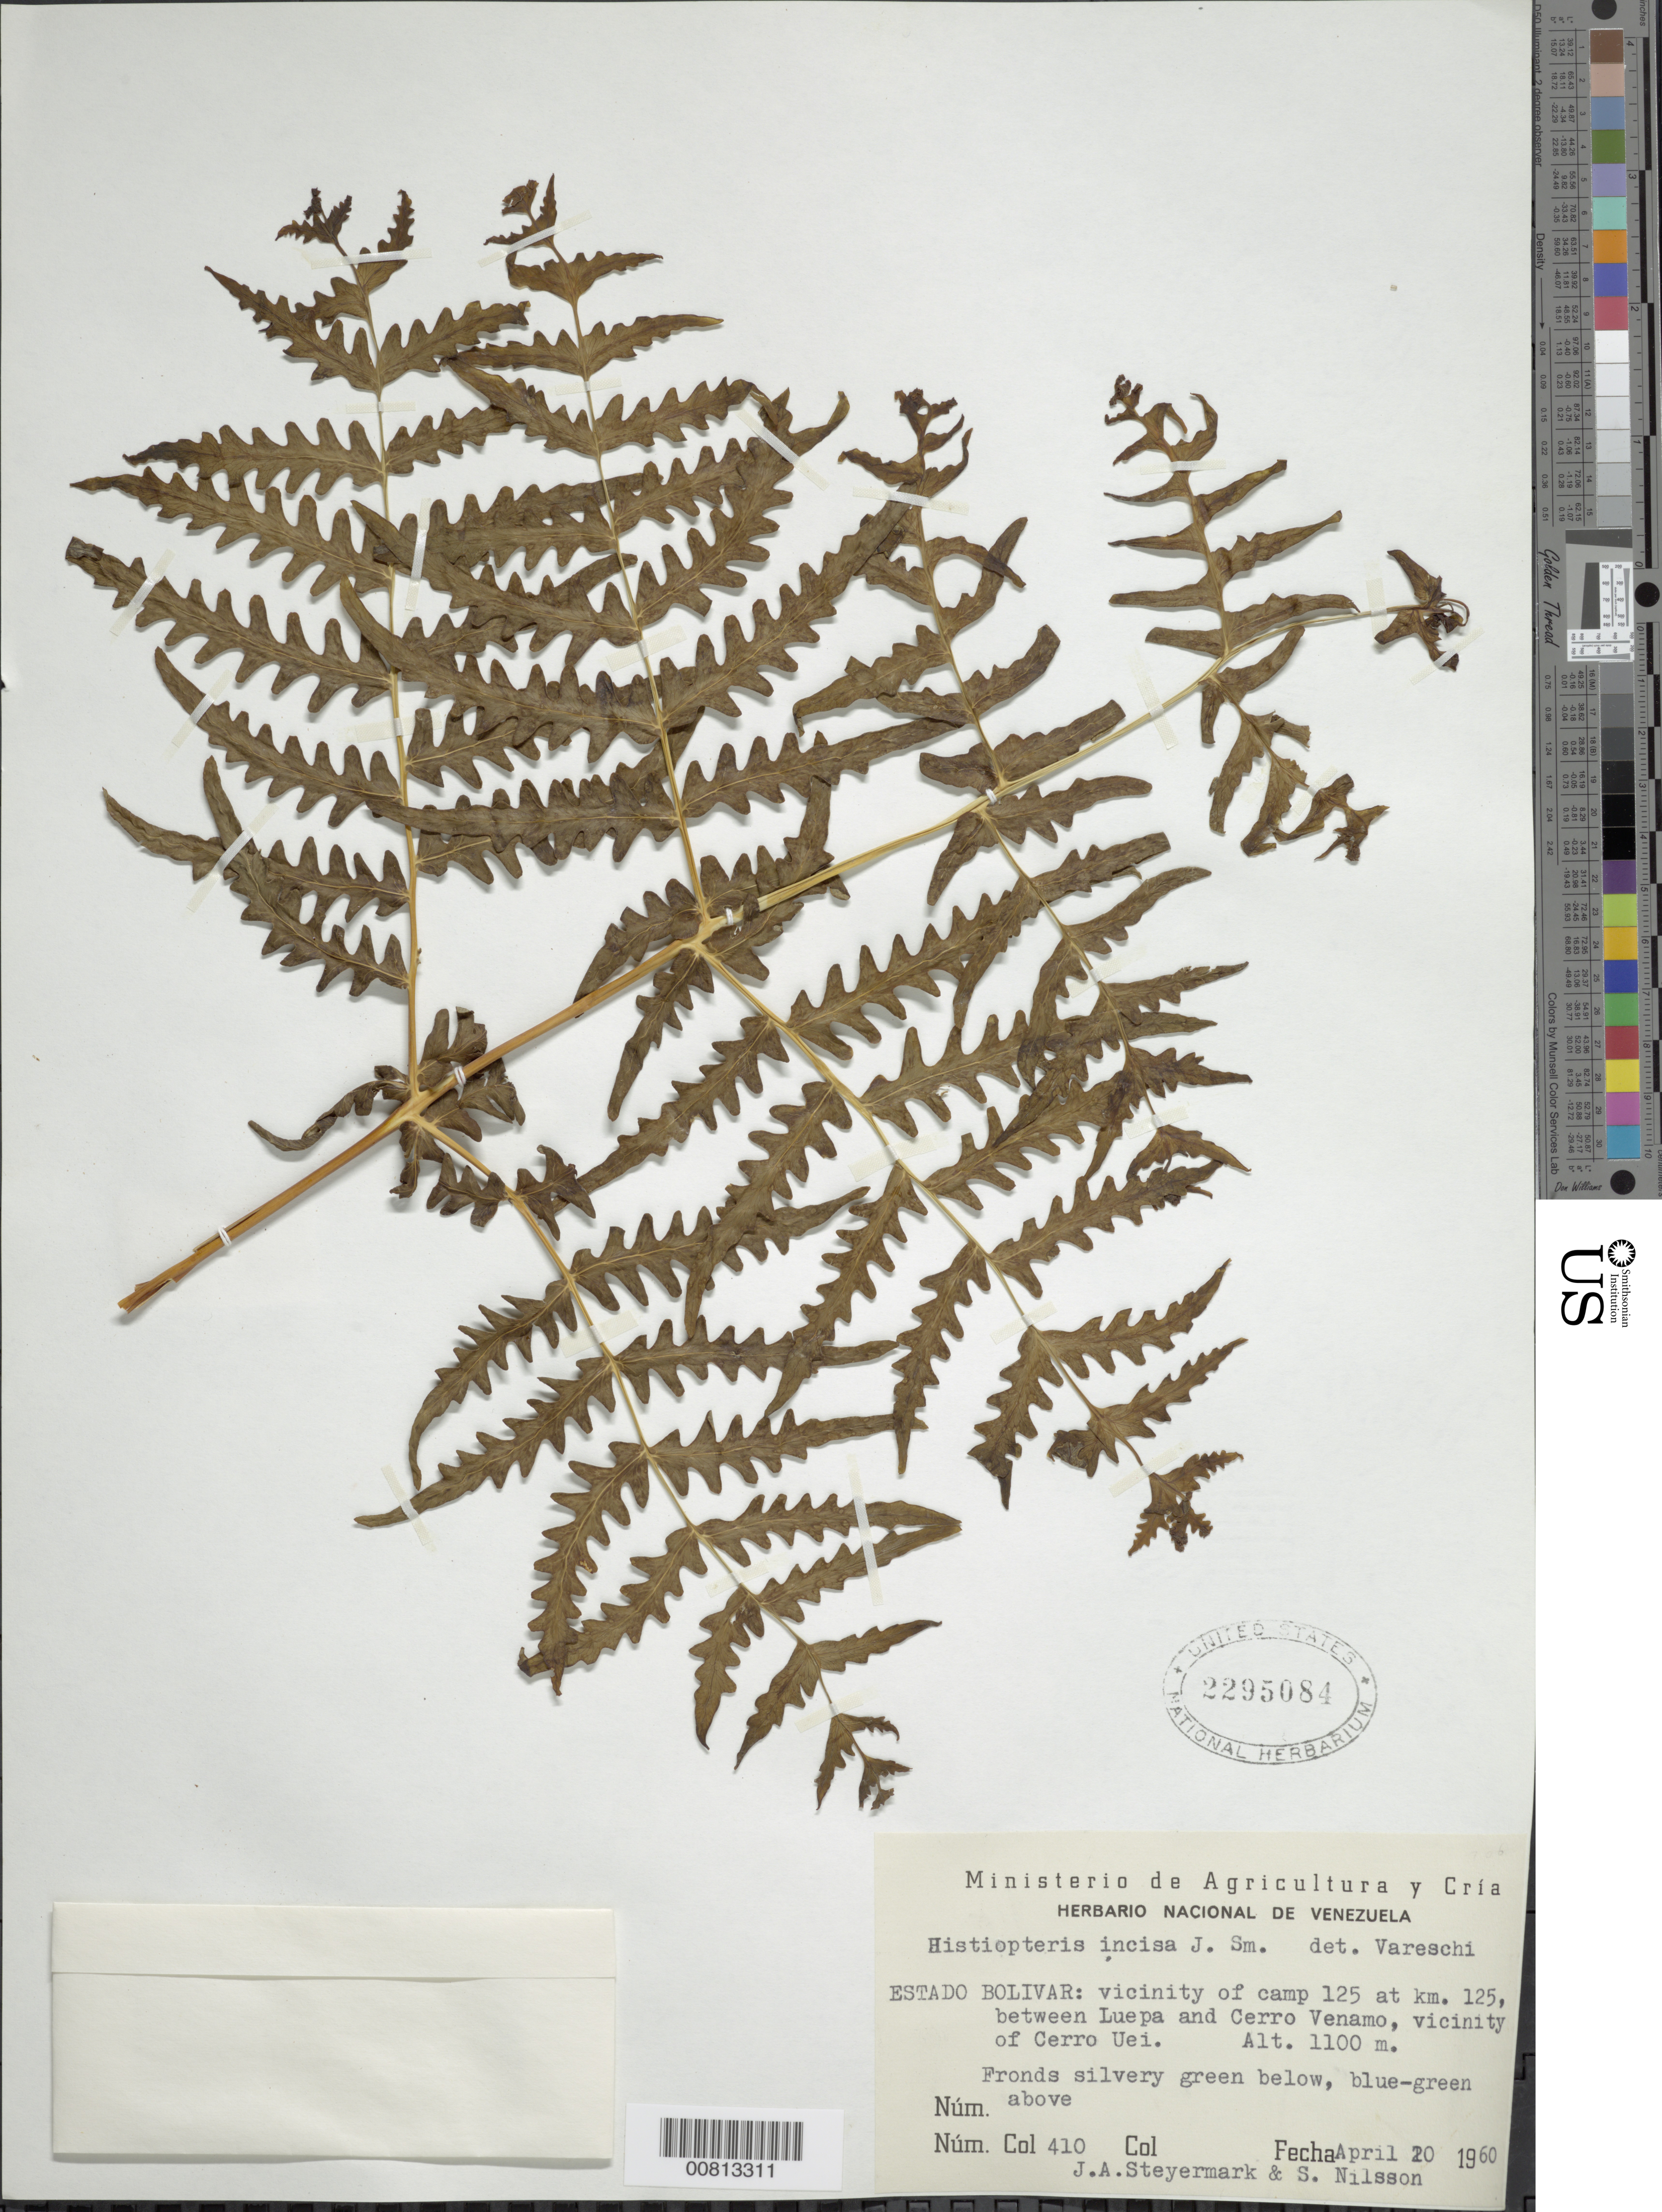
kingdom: Plantae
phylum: Tracheophyta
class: Polypodiopsida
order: Polypodiales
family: Dennstaedtiaceae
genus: Histiopteris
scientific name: Histiopteris incisa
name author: (Thunb.) J. Sm.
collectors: J. Steyermark & S. Nilsson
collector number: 410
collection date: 1960-04-20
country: Venezuela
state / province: Bolivar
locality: Vicinity of camp 125 at km. 125, betwwen Luepa and Cerro Venamo, vicinity of Cerro Uei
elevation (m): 1100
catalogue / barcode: US 2295084